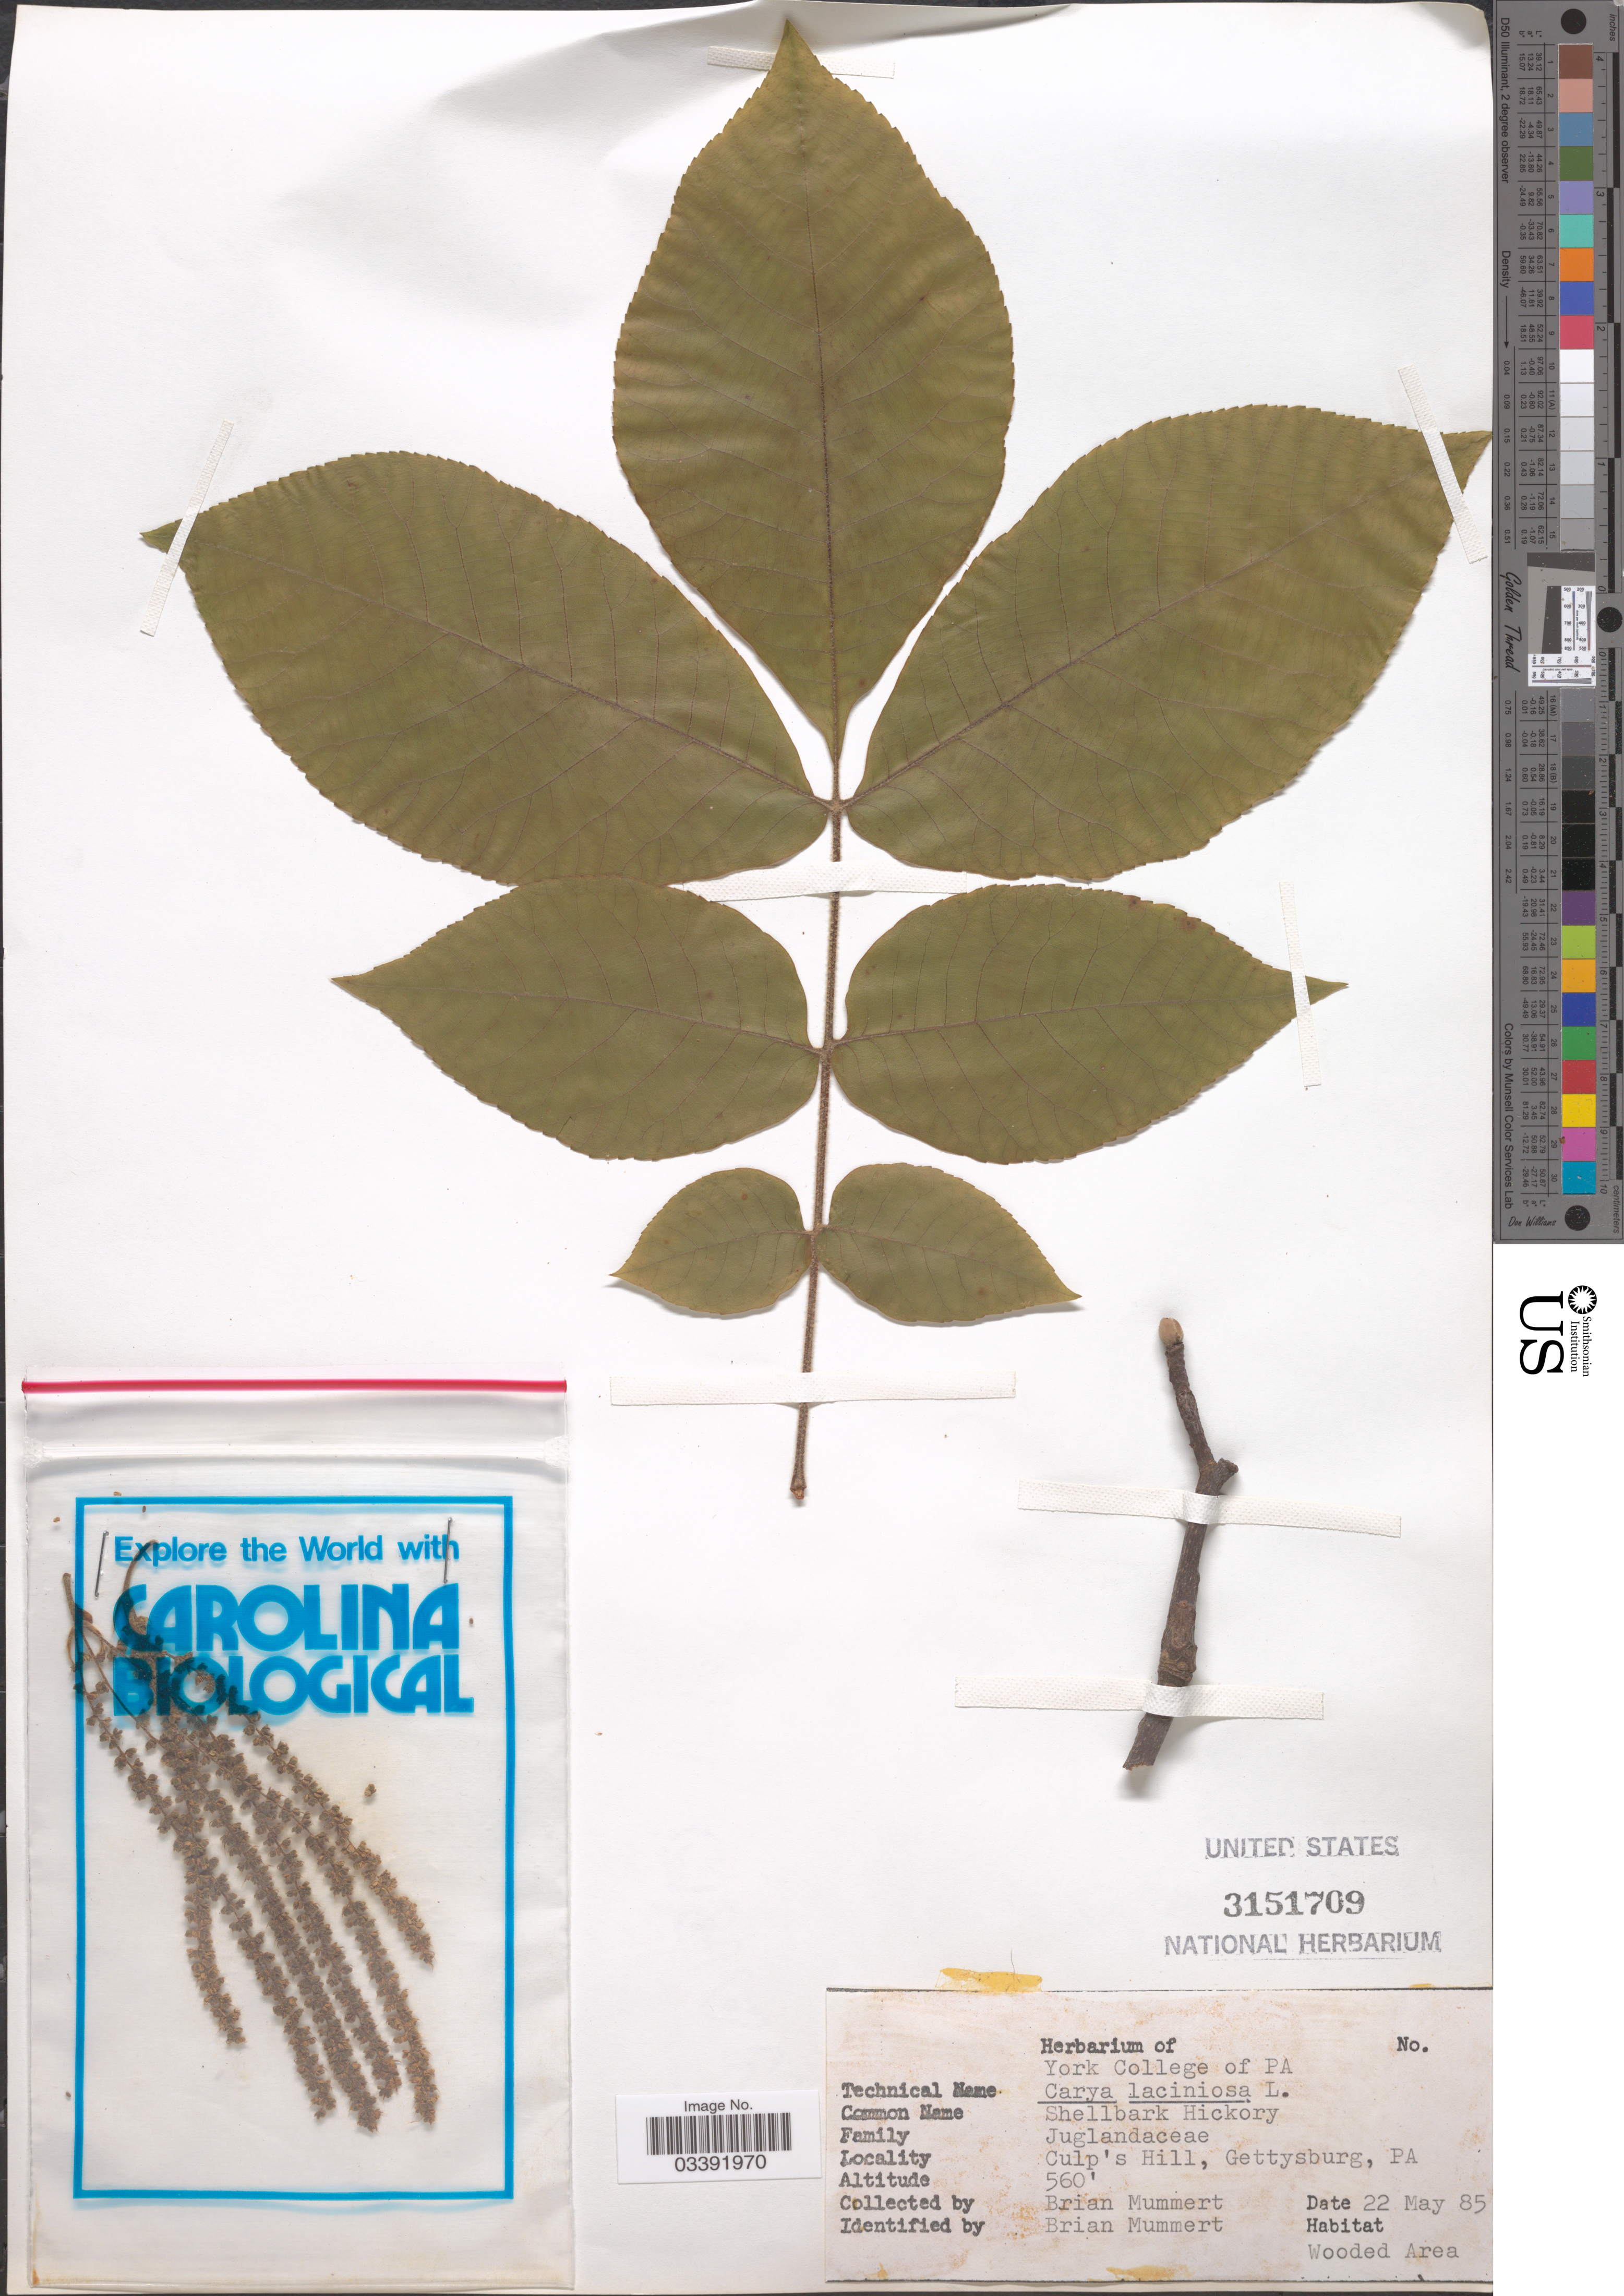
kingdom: Plantae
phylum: Tracheophyta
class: Magnoliopsida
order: Fagales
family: Juglandaceae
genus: Carya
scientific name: Carya laciniosa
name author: (F. Michx.) G. Don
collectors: B. Mummert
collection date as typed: Transcribed d/m/y: 22/5/85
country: United States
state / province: Pennsylvania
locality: Culp's Hill, Gettysburg.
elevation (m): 171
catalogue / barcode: US 3151709